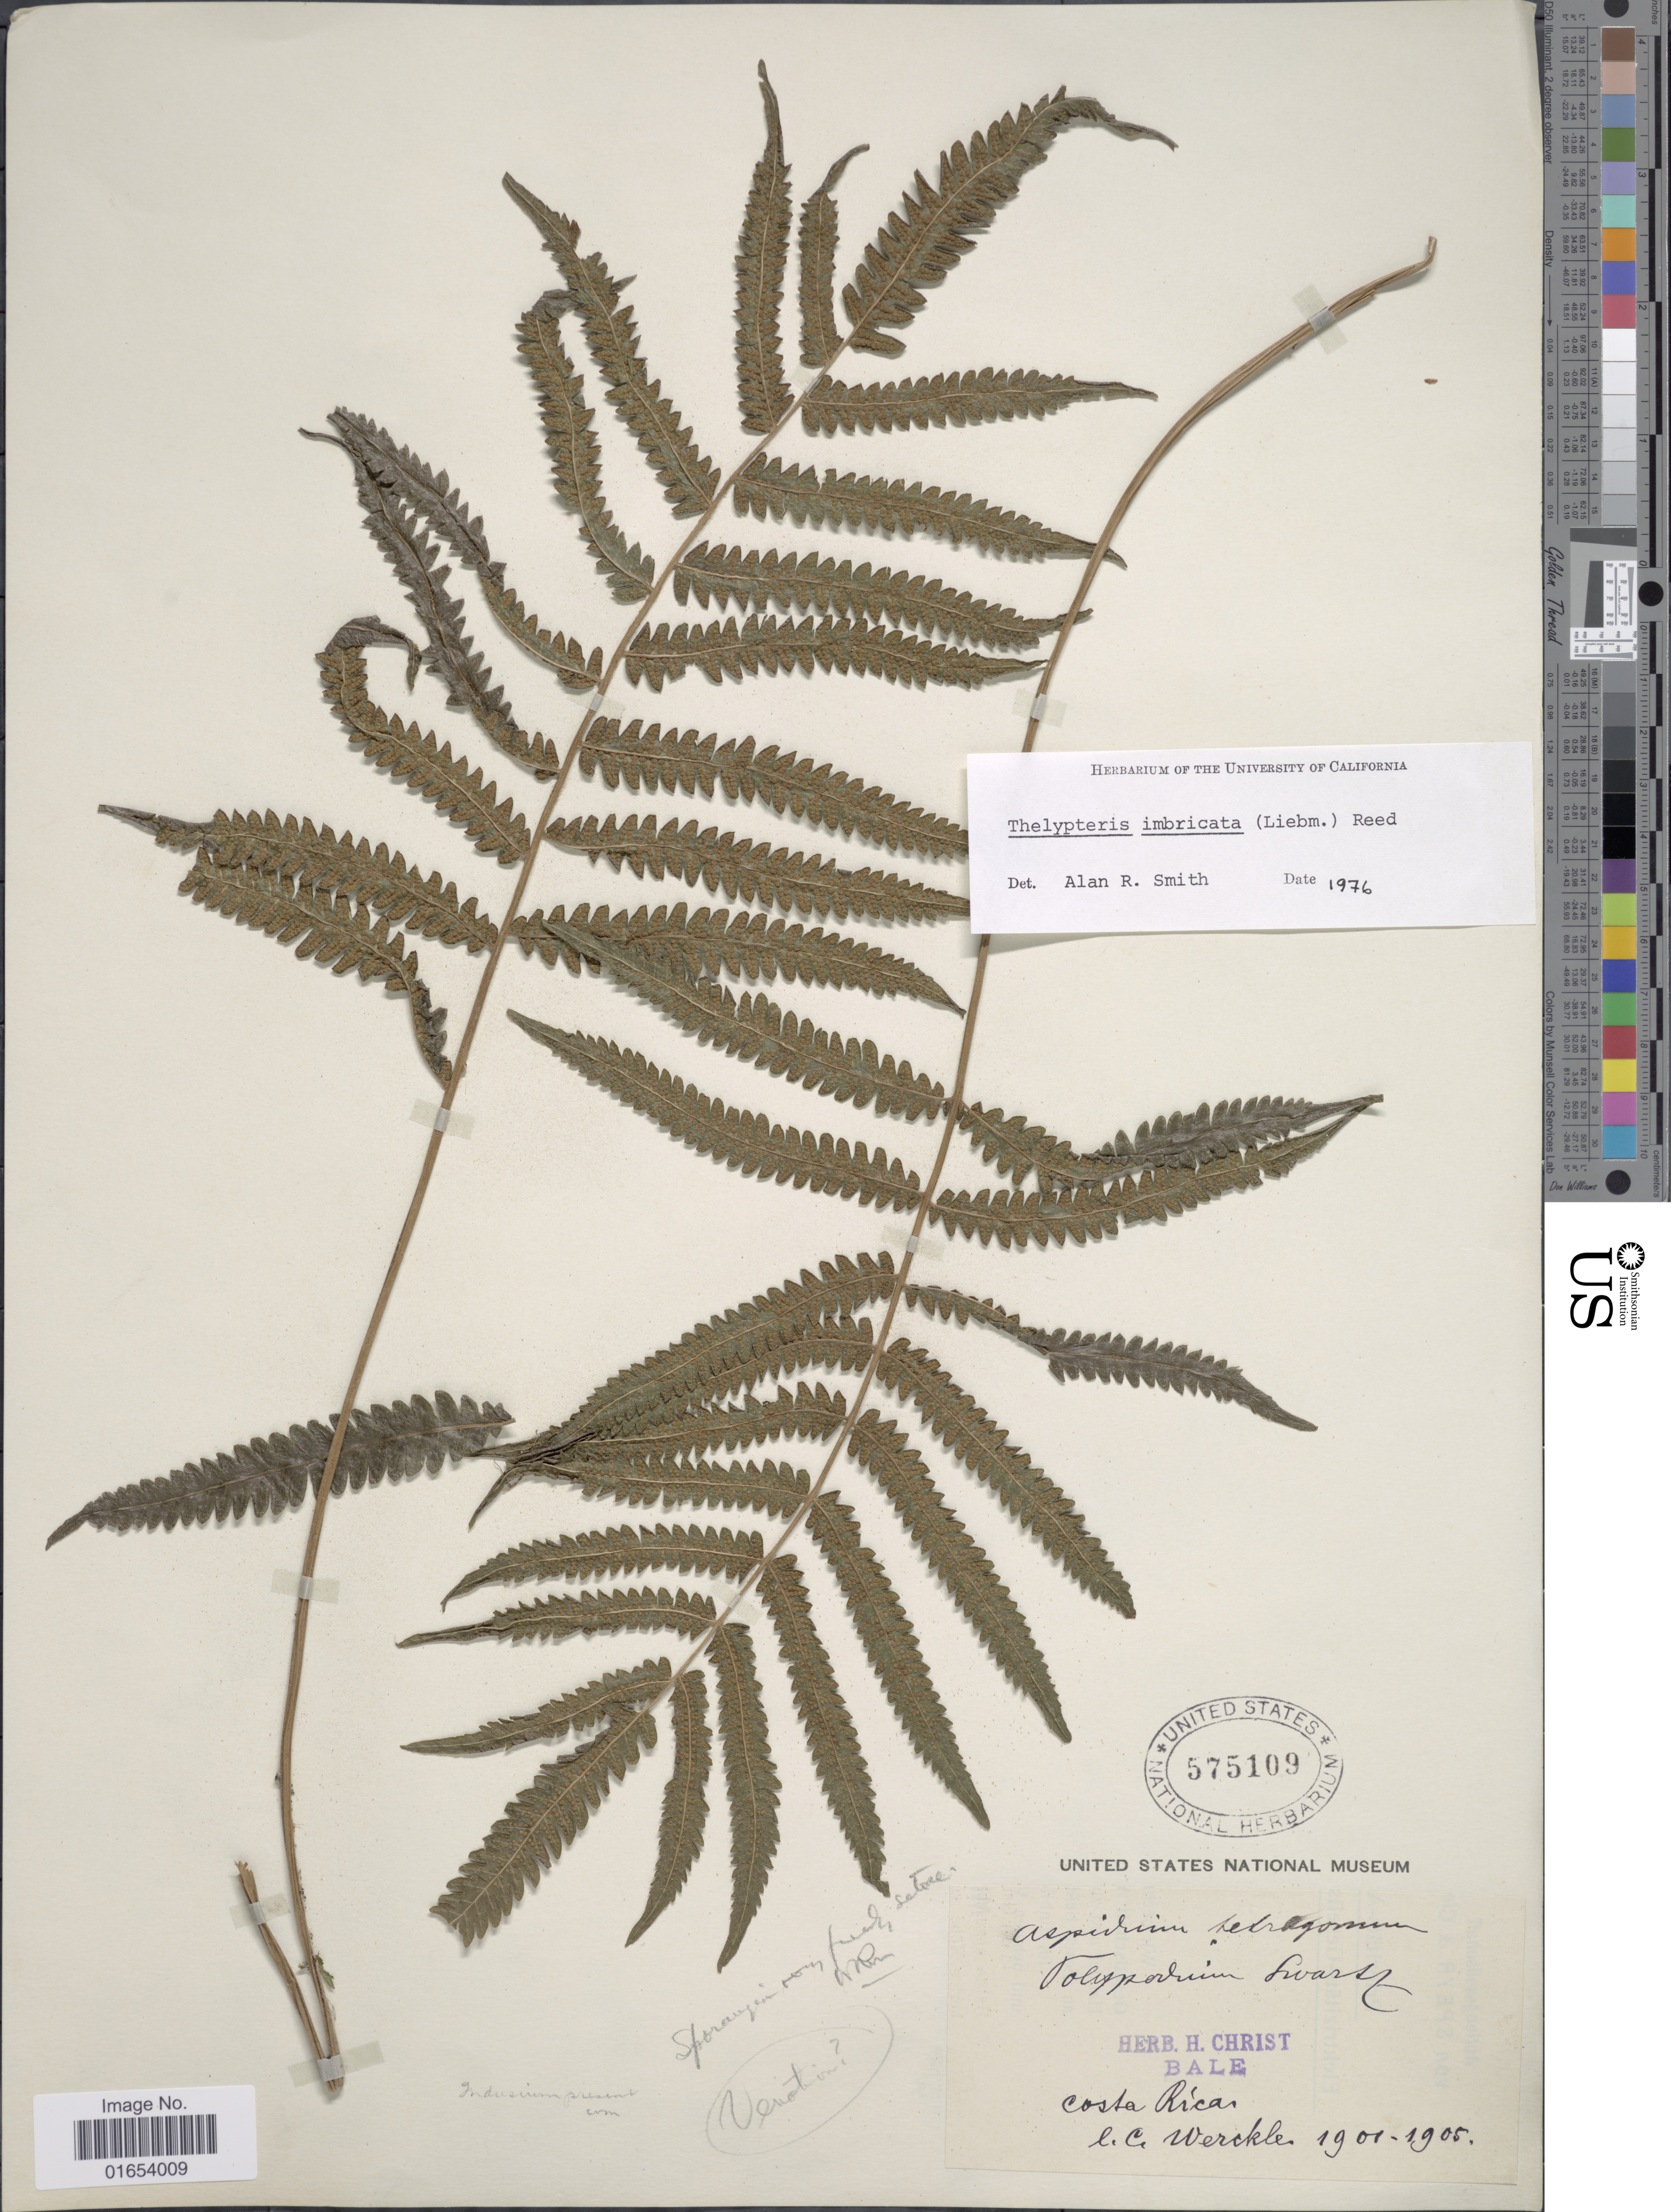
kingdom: Plantae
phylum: Tracheophyta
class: Polypodiopsida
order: Polypodiales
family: Thelypteridaceae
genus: Goniopteris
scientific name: Goniopteris imbricata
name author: (Liebm.) Á. Löve & D. Löve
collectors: C. C Wercklé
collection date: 1901/1905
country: Costa Rica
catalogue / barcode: US 575109